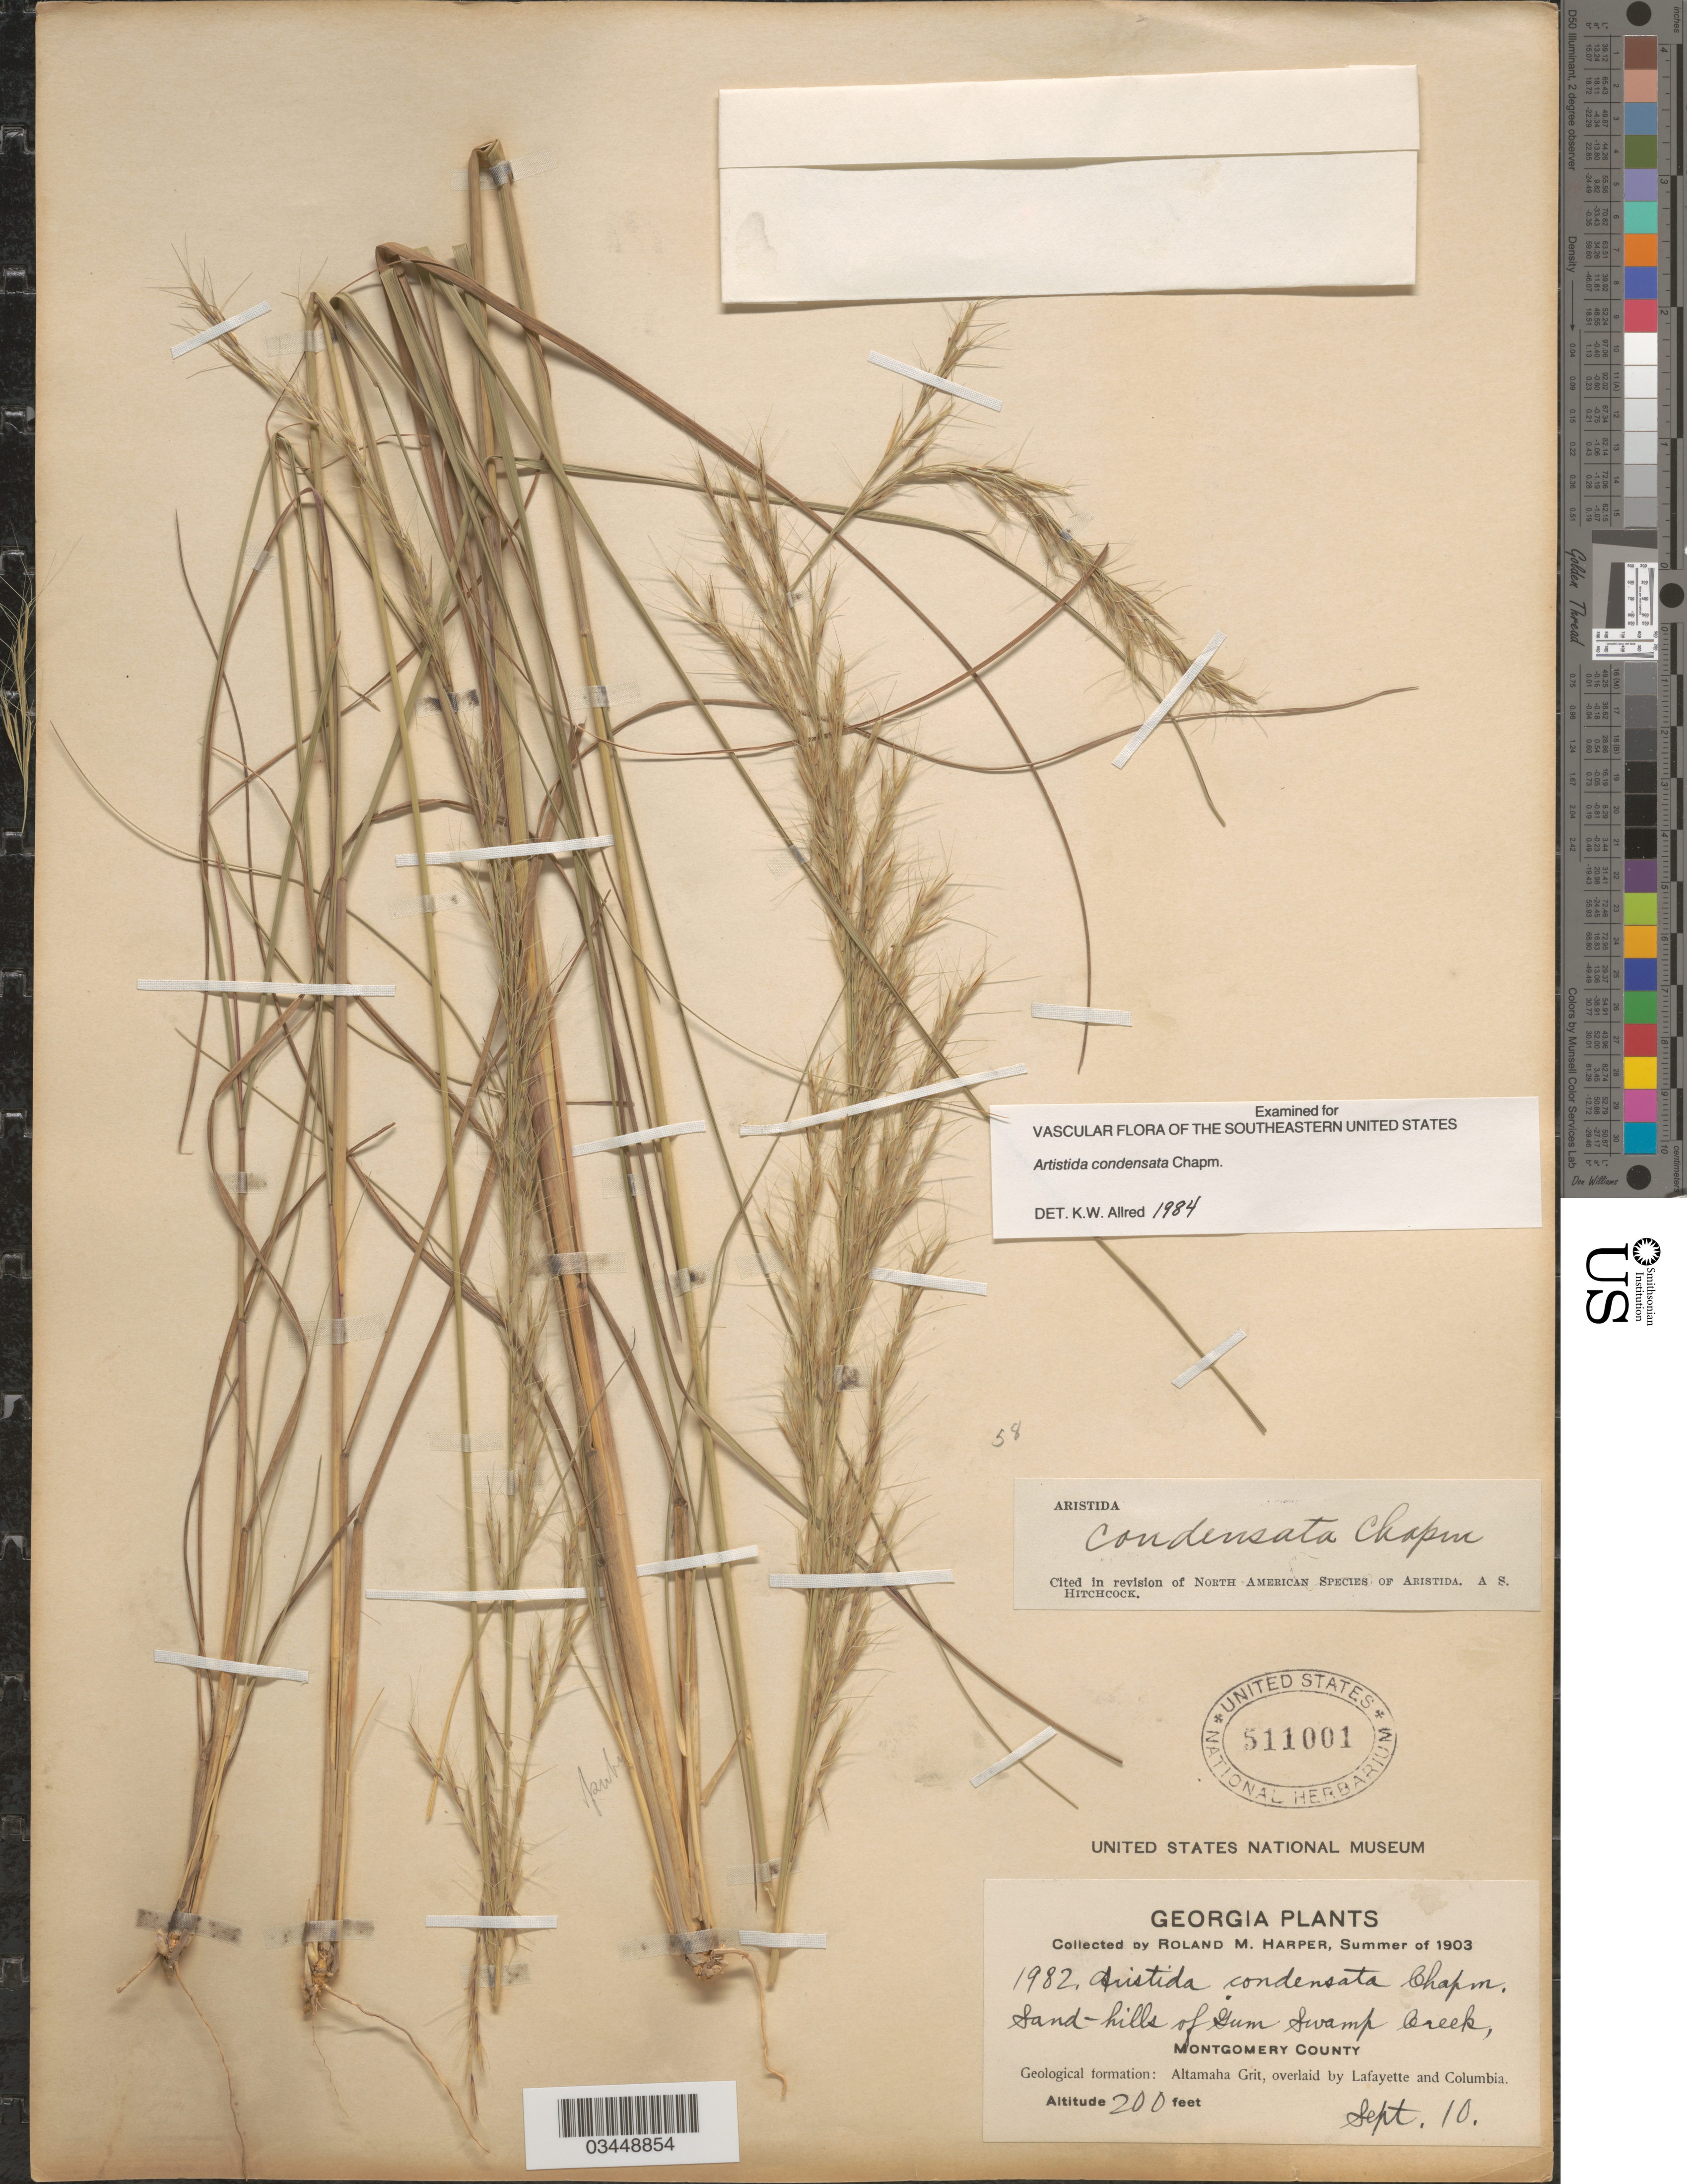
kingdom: Plantae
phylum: Tracheophyta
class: Liliopsida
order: Poales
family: Poaceae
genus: Aristida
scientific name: Aristida condensata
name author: Chapm.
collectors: R. M. Harper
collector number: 1982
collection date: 1903-09-10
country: United States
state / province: Georgia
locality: Sand-hills of Gum Swamp Creek, Montgomery County. Geological formation: Altamaha Grit, overlaid by Lafayette and Columbia.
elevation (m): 61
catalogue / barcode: US 511001